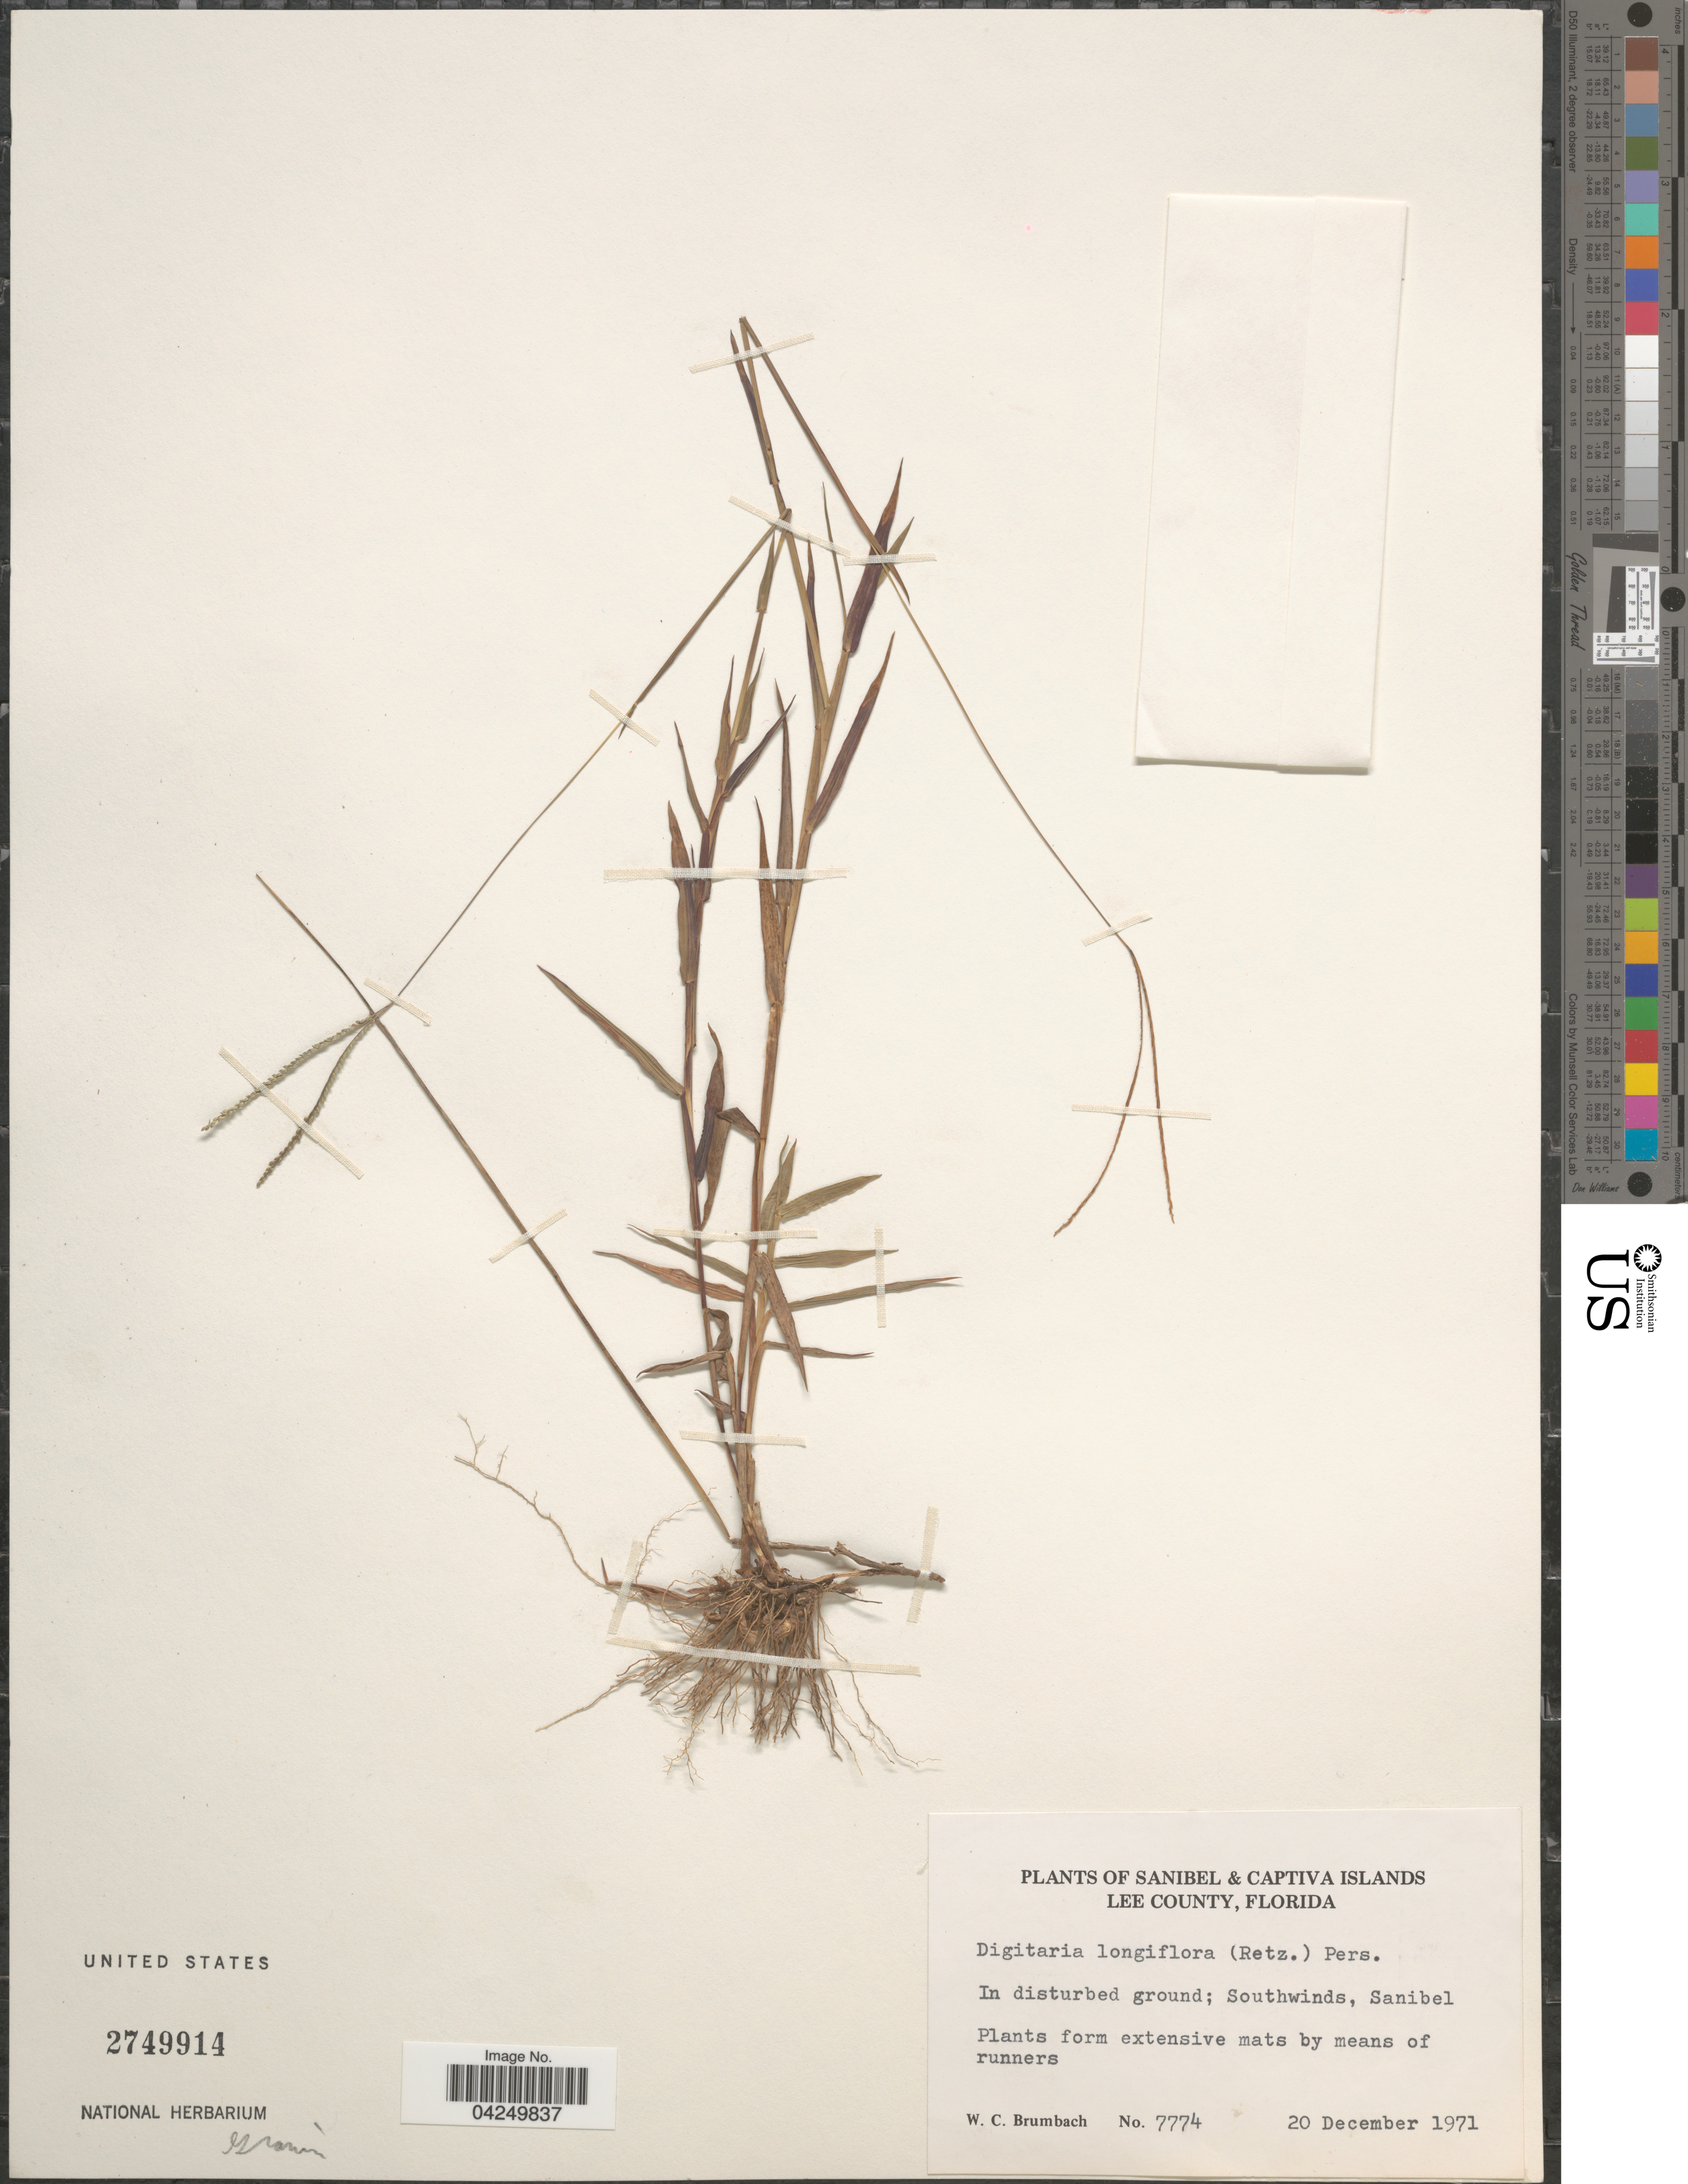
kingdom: Plantae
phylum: Tracheophyta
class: Liliopsida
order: Poales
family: Poaceae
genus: Digitaria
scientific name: Digitaria longiflora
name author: (Retz.) Pers.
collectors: W. C. Brumbach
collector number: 7774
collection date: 1971-12-20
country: United States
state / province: Florida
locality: Sanibel & Captiva Islands. Lee County. Southwinds, Sanibel.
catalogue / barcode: US 2749914